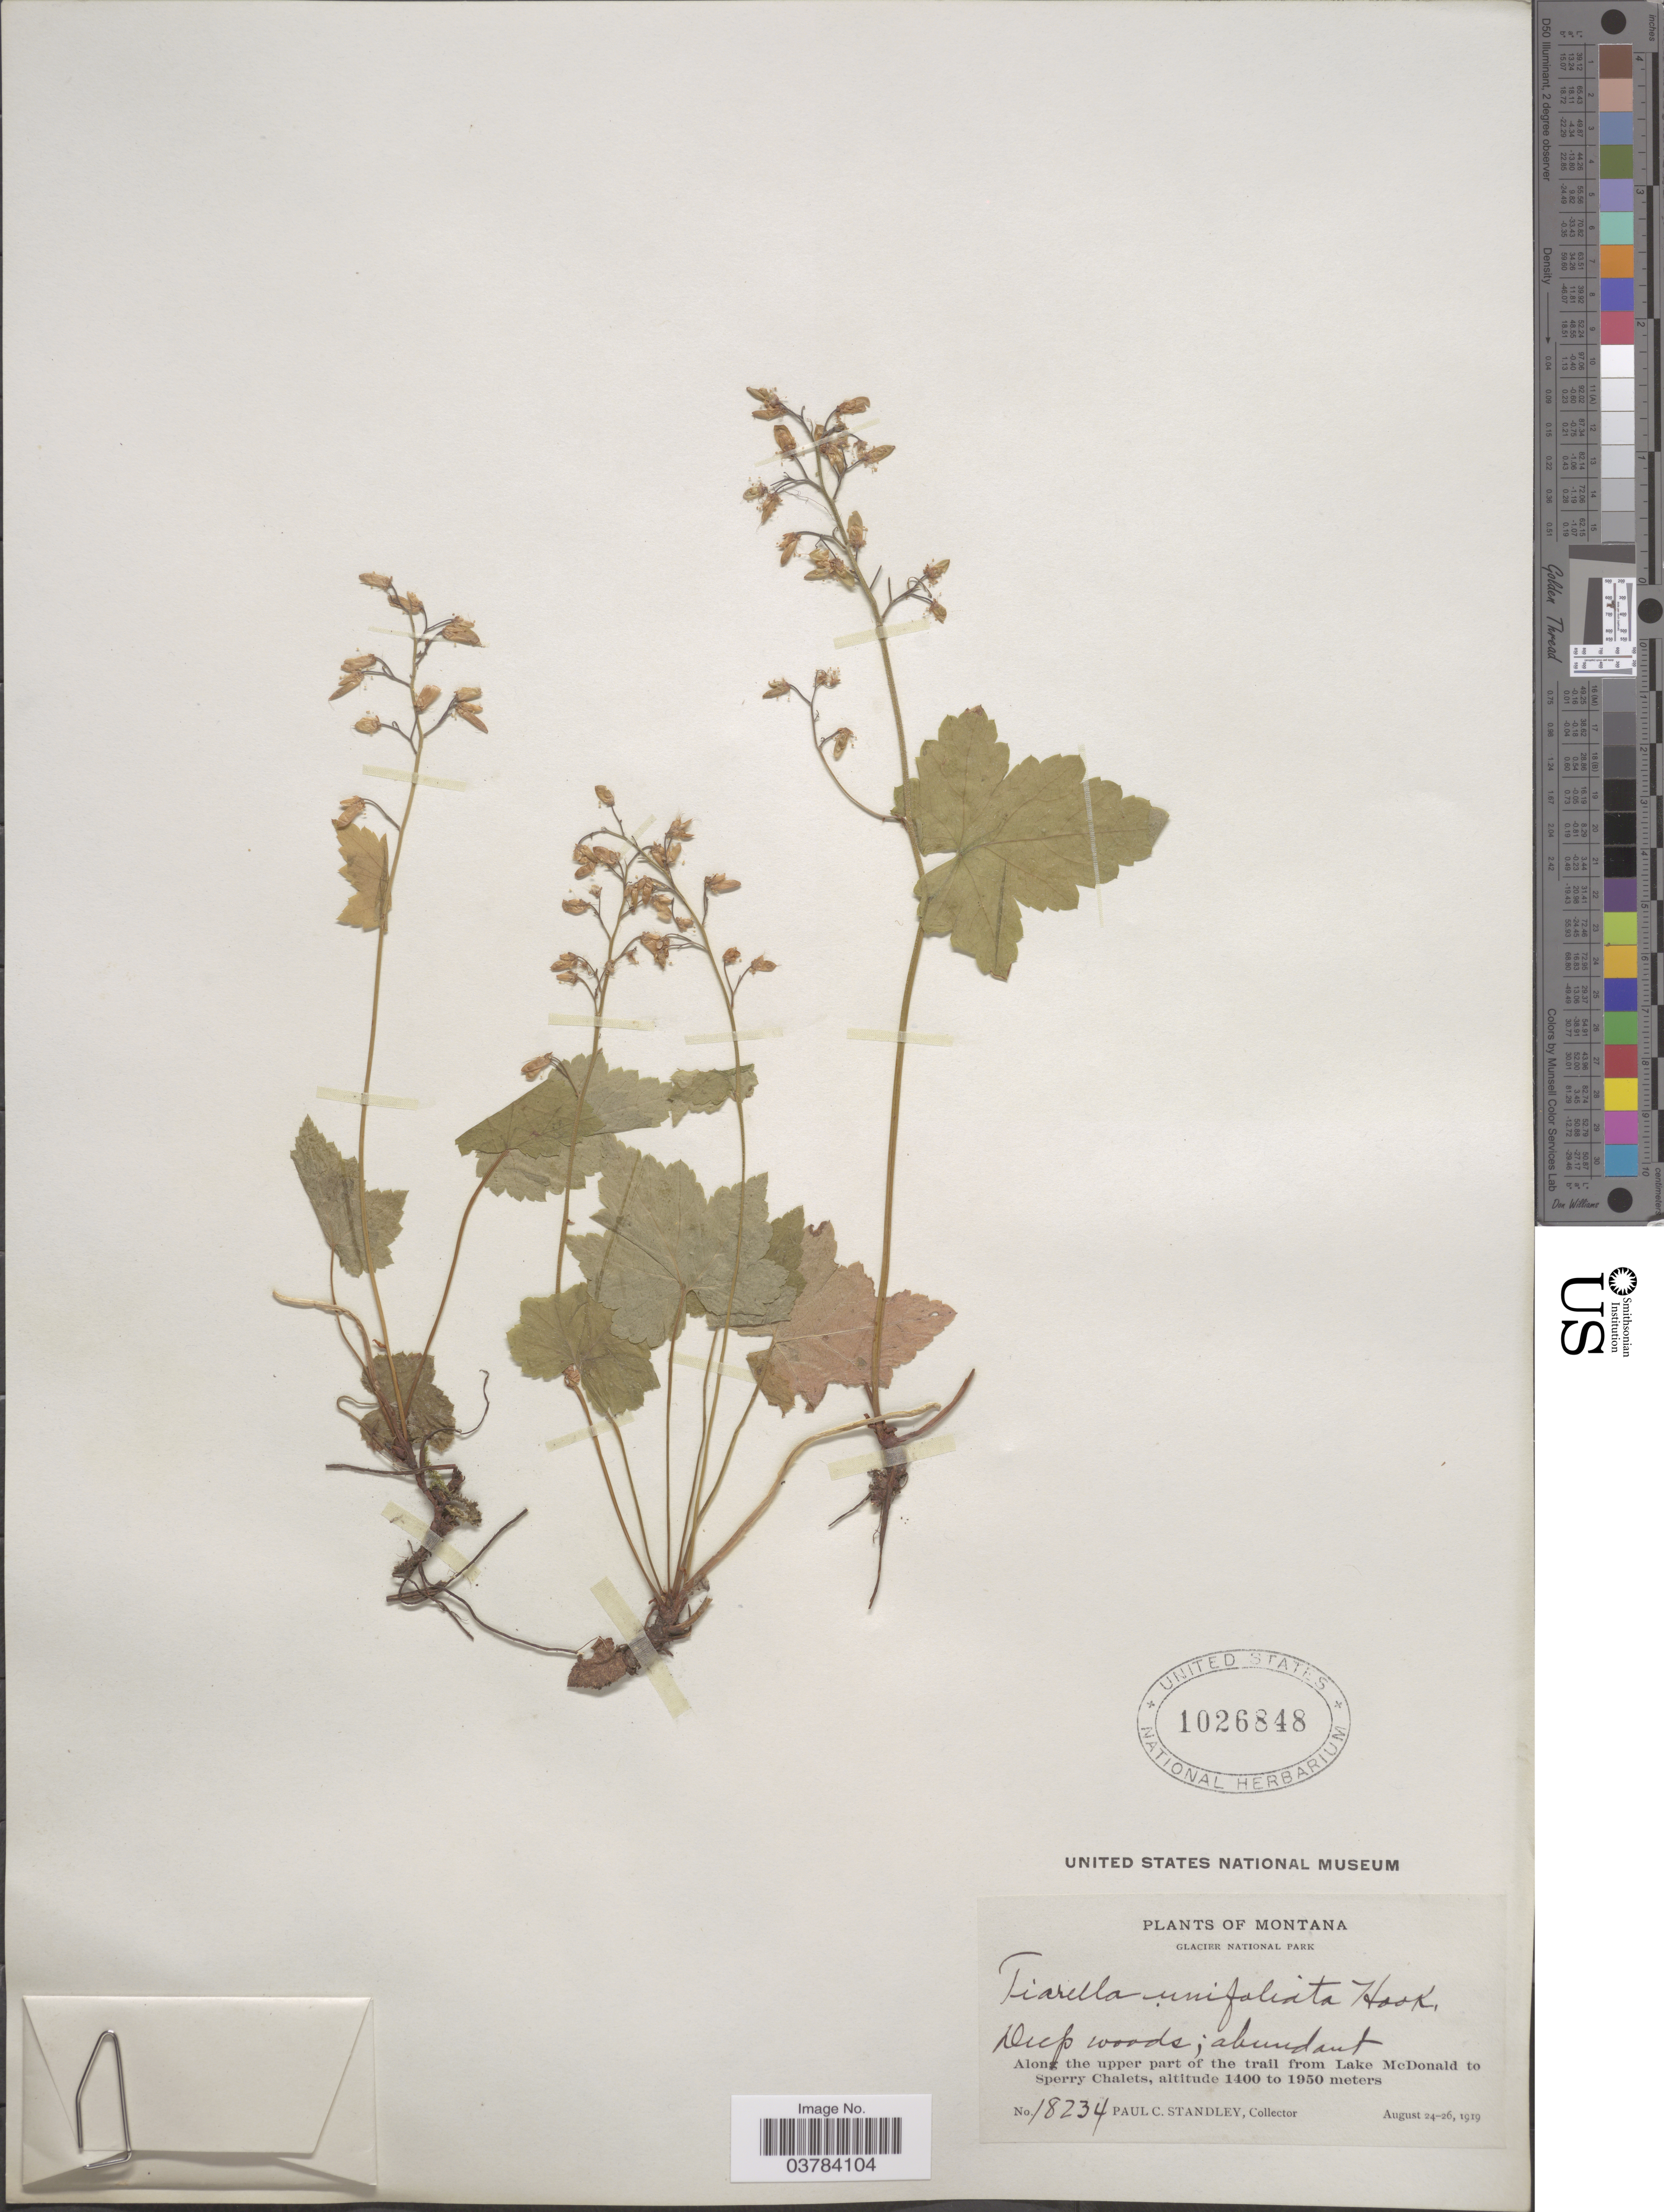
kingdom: Plantae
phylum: Tracheophyta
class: Magnoliopsida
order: Saxifragales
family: Saxifragaceae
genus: Tiarella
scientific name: Tiarella unifoliata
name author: Hook.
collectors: P. C. Standley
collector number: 18234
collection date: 1919-08-24/1919-08-26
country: United States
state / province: Montana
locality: Glacier National Park. Along the upper part of the trail from Lake McDonald to Sperry Chalets.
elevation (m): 1400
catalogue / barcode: US 1026848